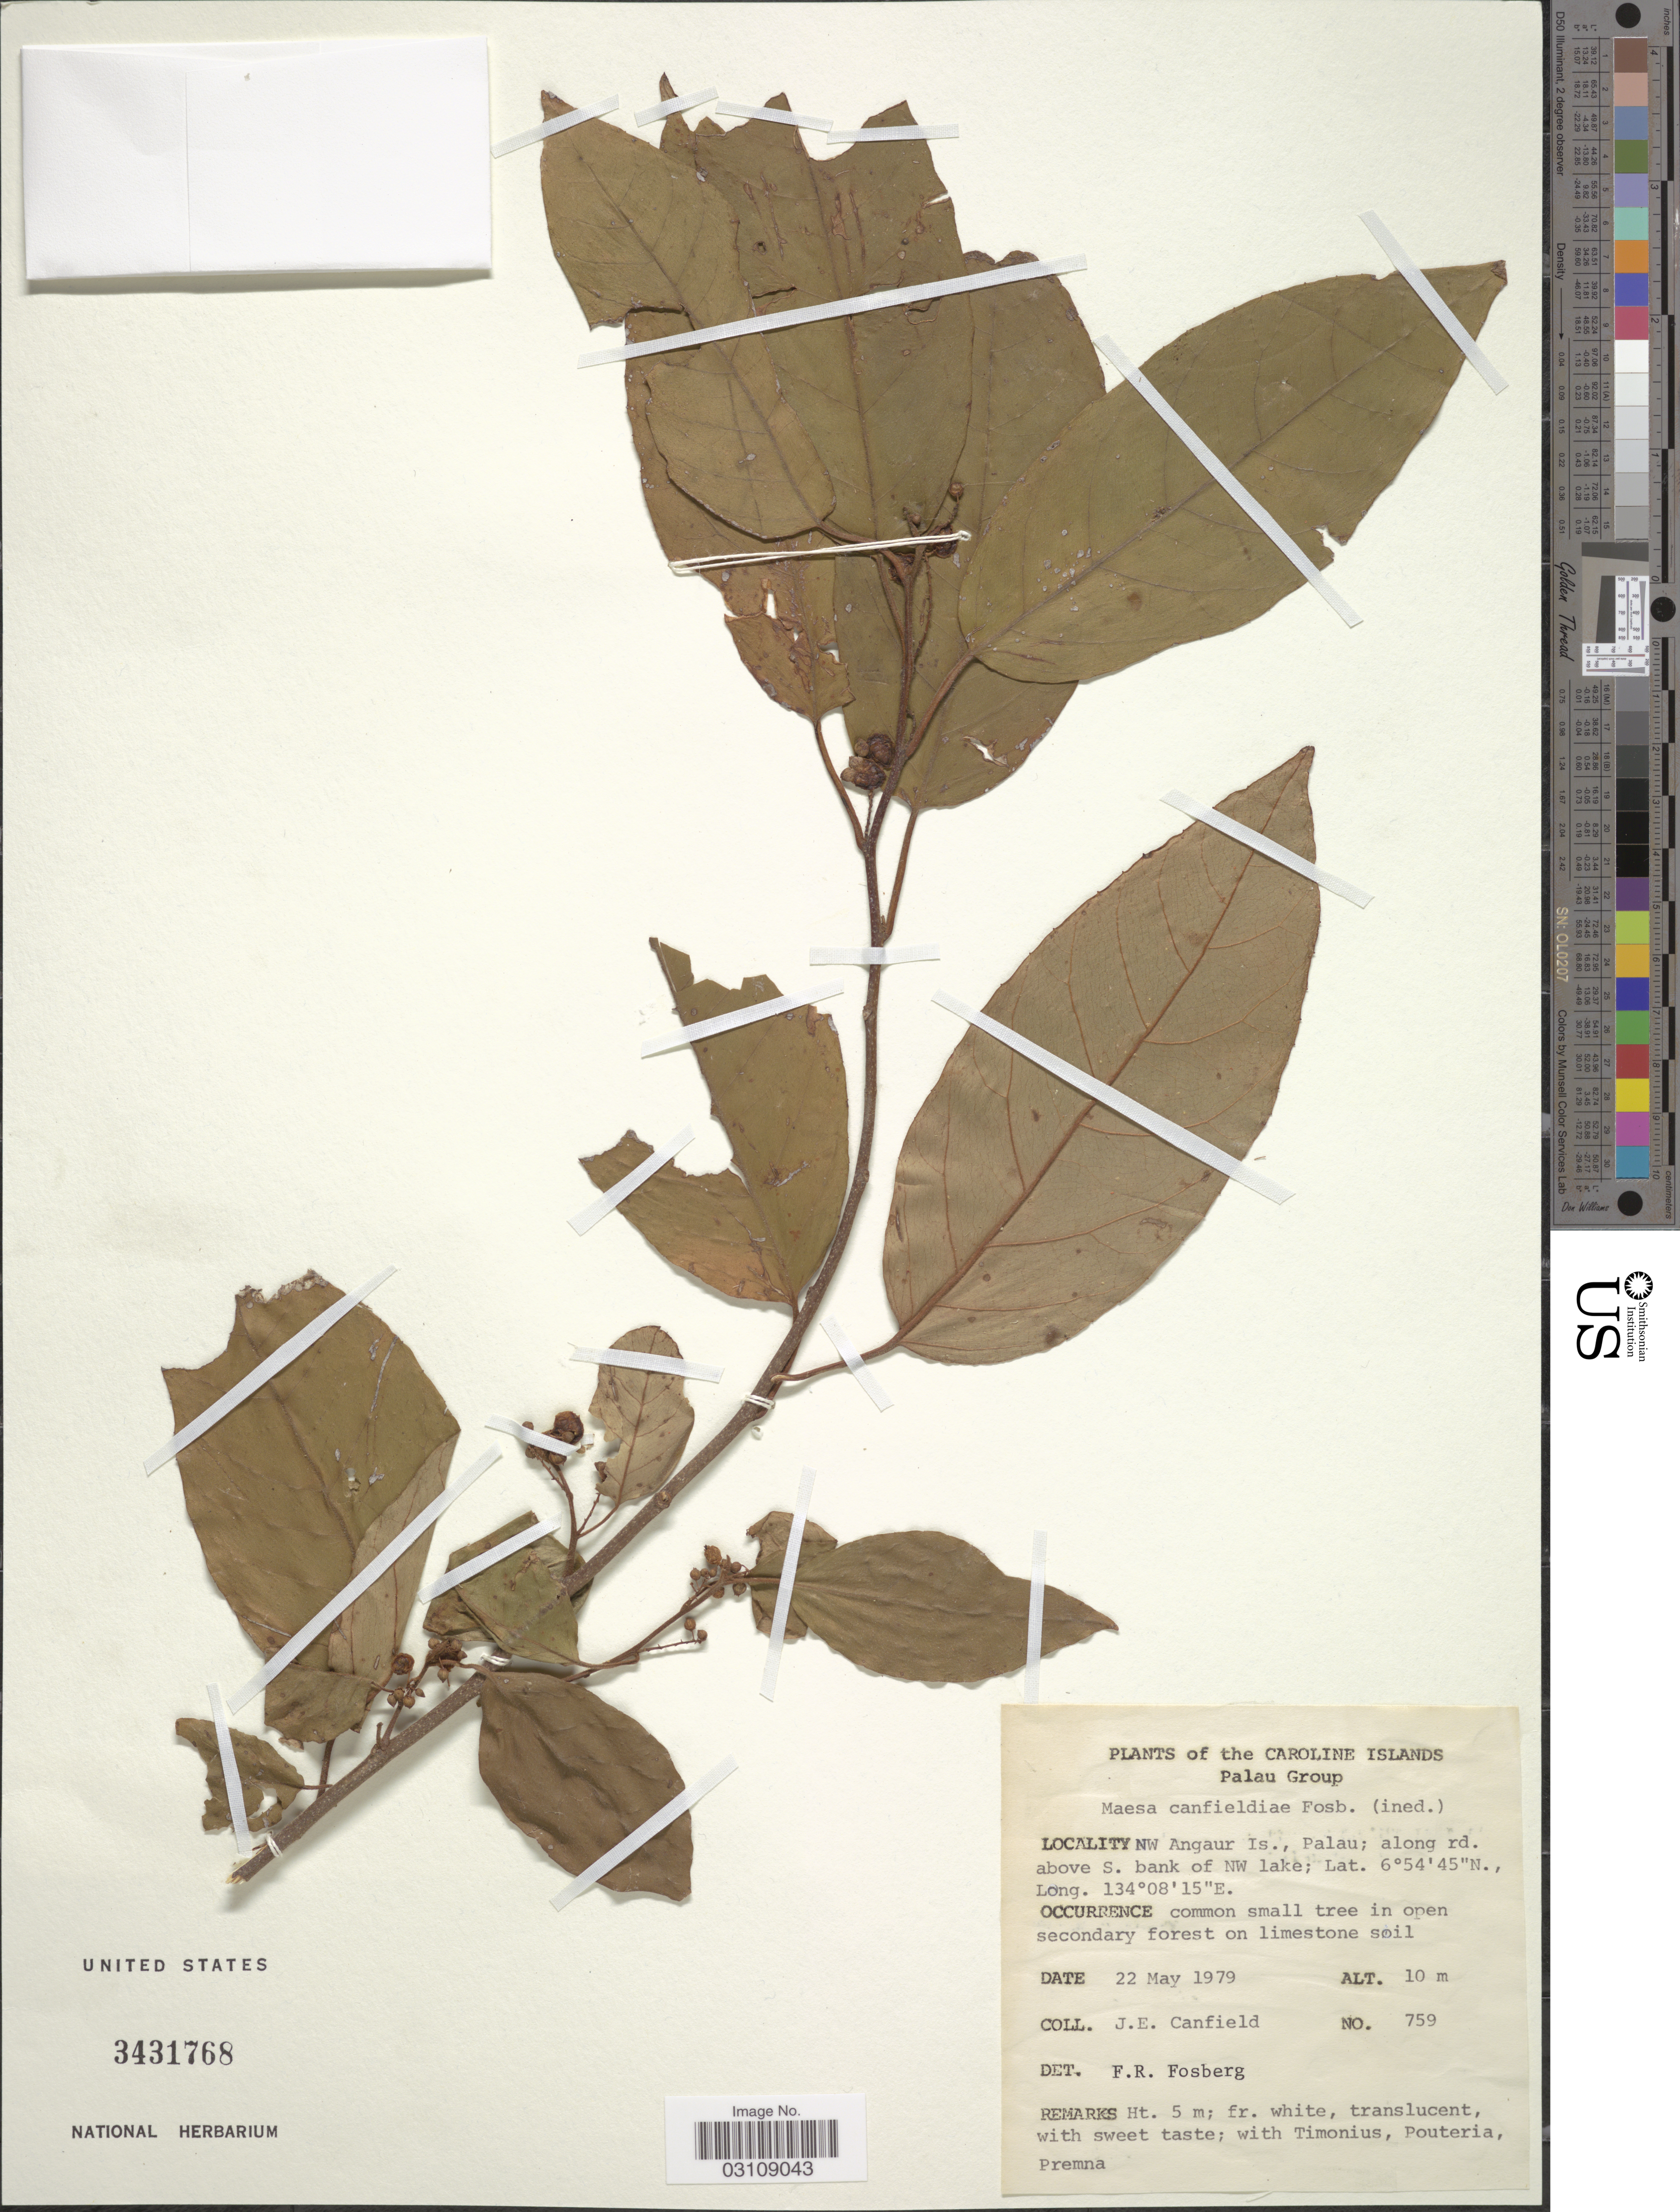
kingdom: Plantae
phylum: Tracheophyta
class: Magnoliopsida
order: Ericales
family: Primulaceae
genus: Maesa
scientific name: Maesa canfieldiae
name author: Fosberg & Sachet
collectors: J. E. Canfield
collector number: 759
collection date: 1979-05-25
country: Palau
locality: The Caroline Islands, Palau Group, NW Angaur Is., Palau; along rd. above S. bank of NW lake.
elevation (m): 10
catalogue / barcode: US 3431768